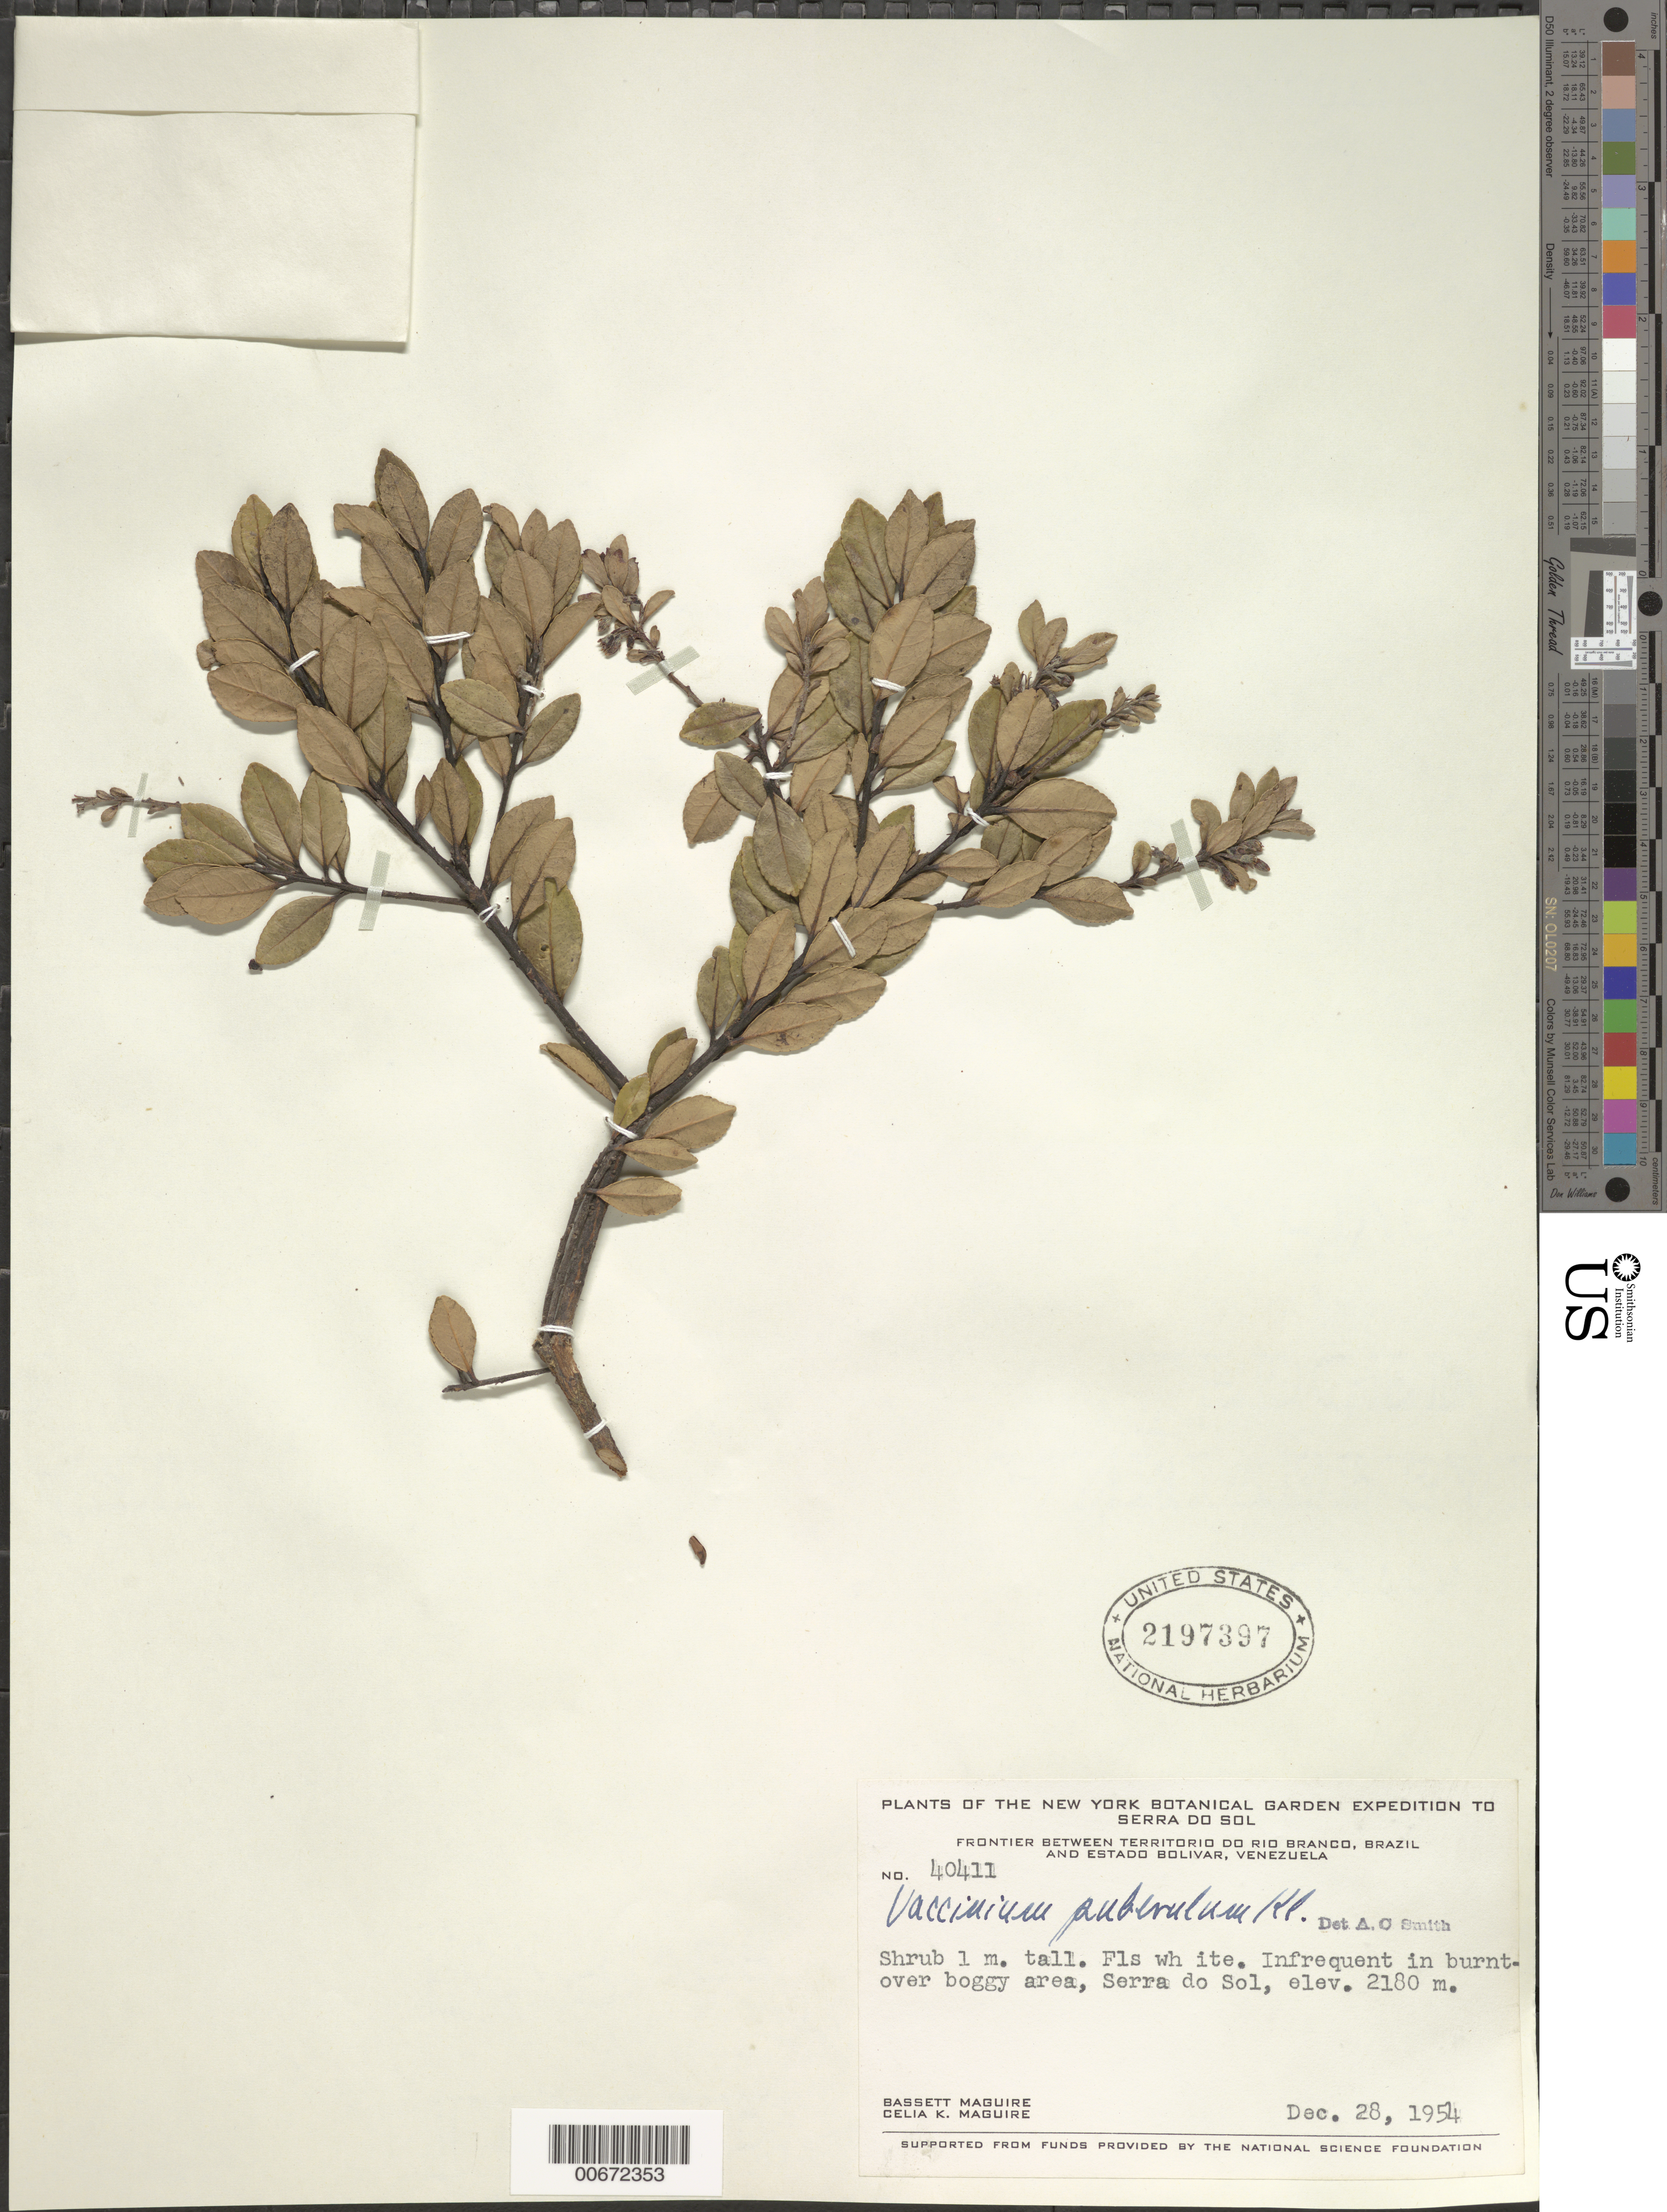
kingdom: Plantae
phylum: Tracheophyta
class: Magnoliopsida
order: Ericales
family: Ericaceae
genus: Vaccinium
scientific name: Vaccinium puberulum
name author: Klotzsch ex Meisn.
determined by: Smith, A. C.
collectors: B. Maguire & C. K. Maguire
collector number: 40411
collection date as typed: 28-Dec-54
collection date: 1954-12-28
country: Venezuela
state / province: Bolívar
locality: Serra do Sol, frontier betw. TerRiver do Río Branco, Brazil & Bolívar, Venezuela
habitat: Burnt-over boggy area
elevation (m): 2073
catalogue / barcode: US 2197397